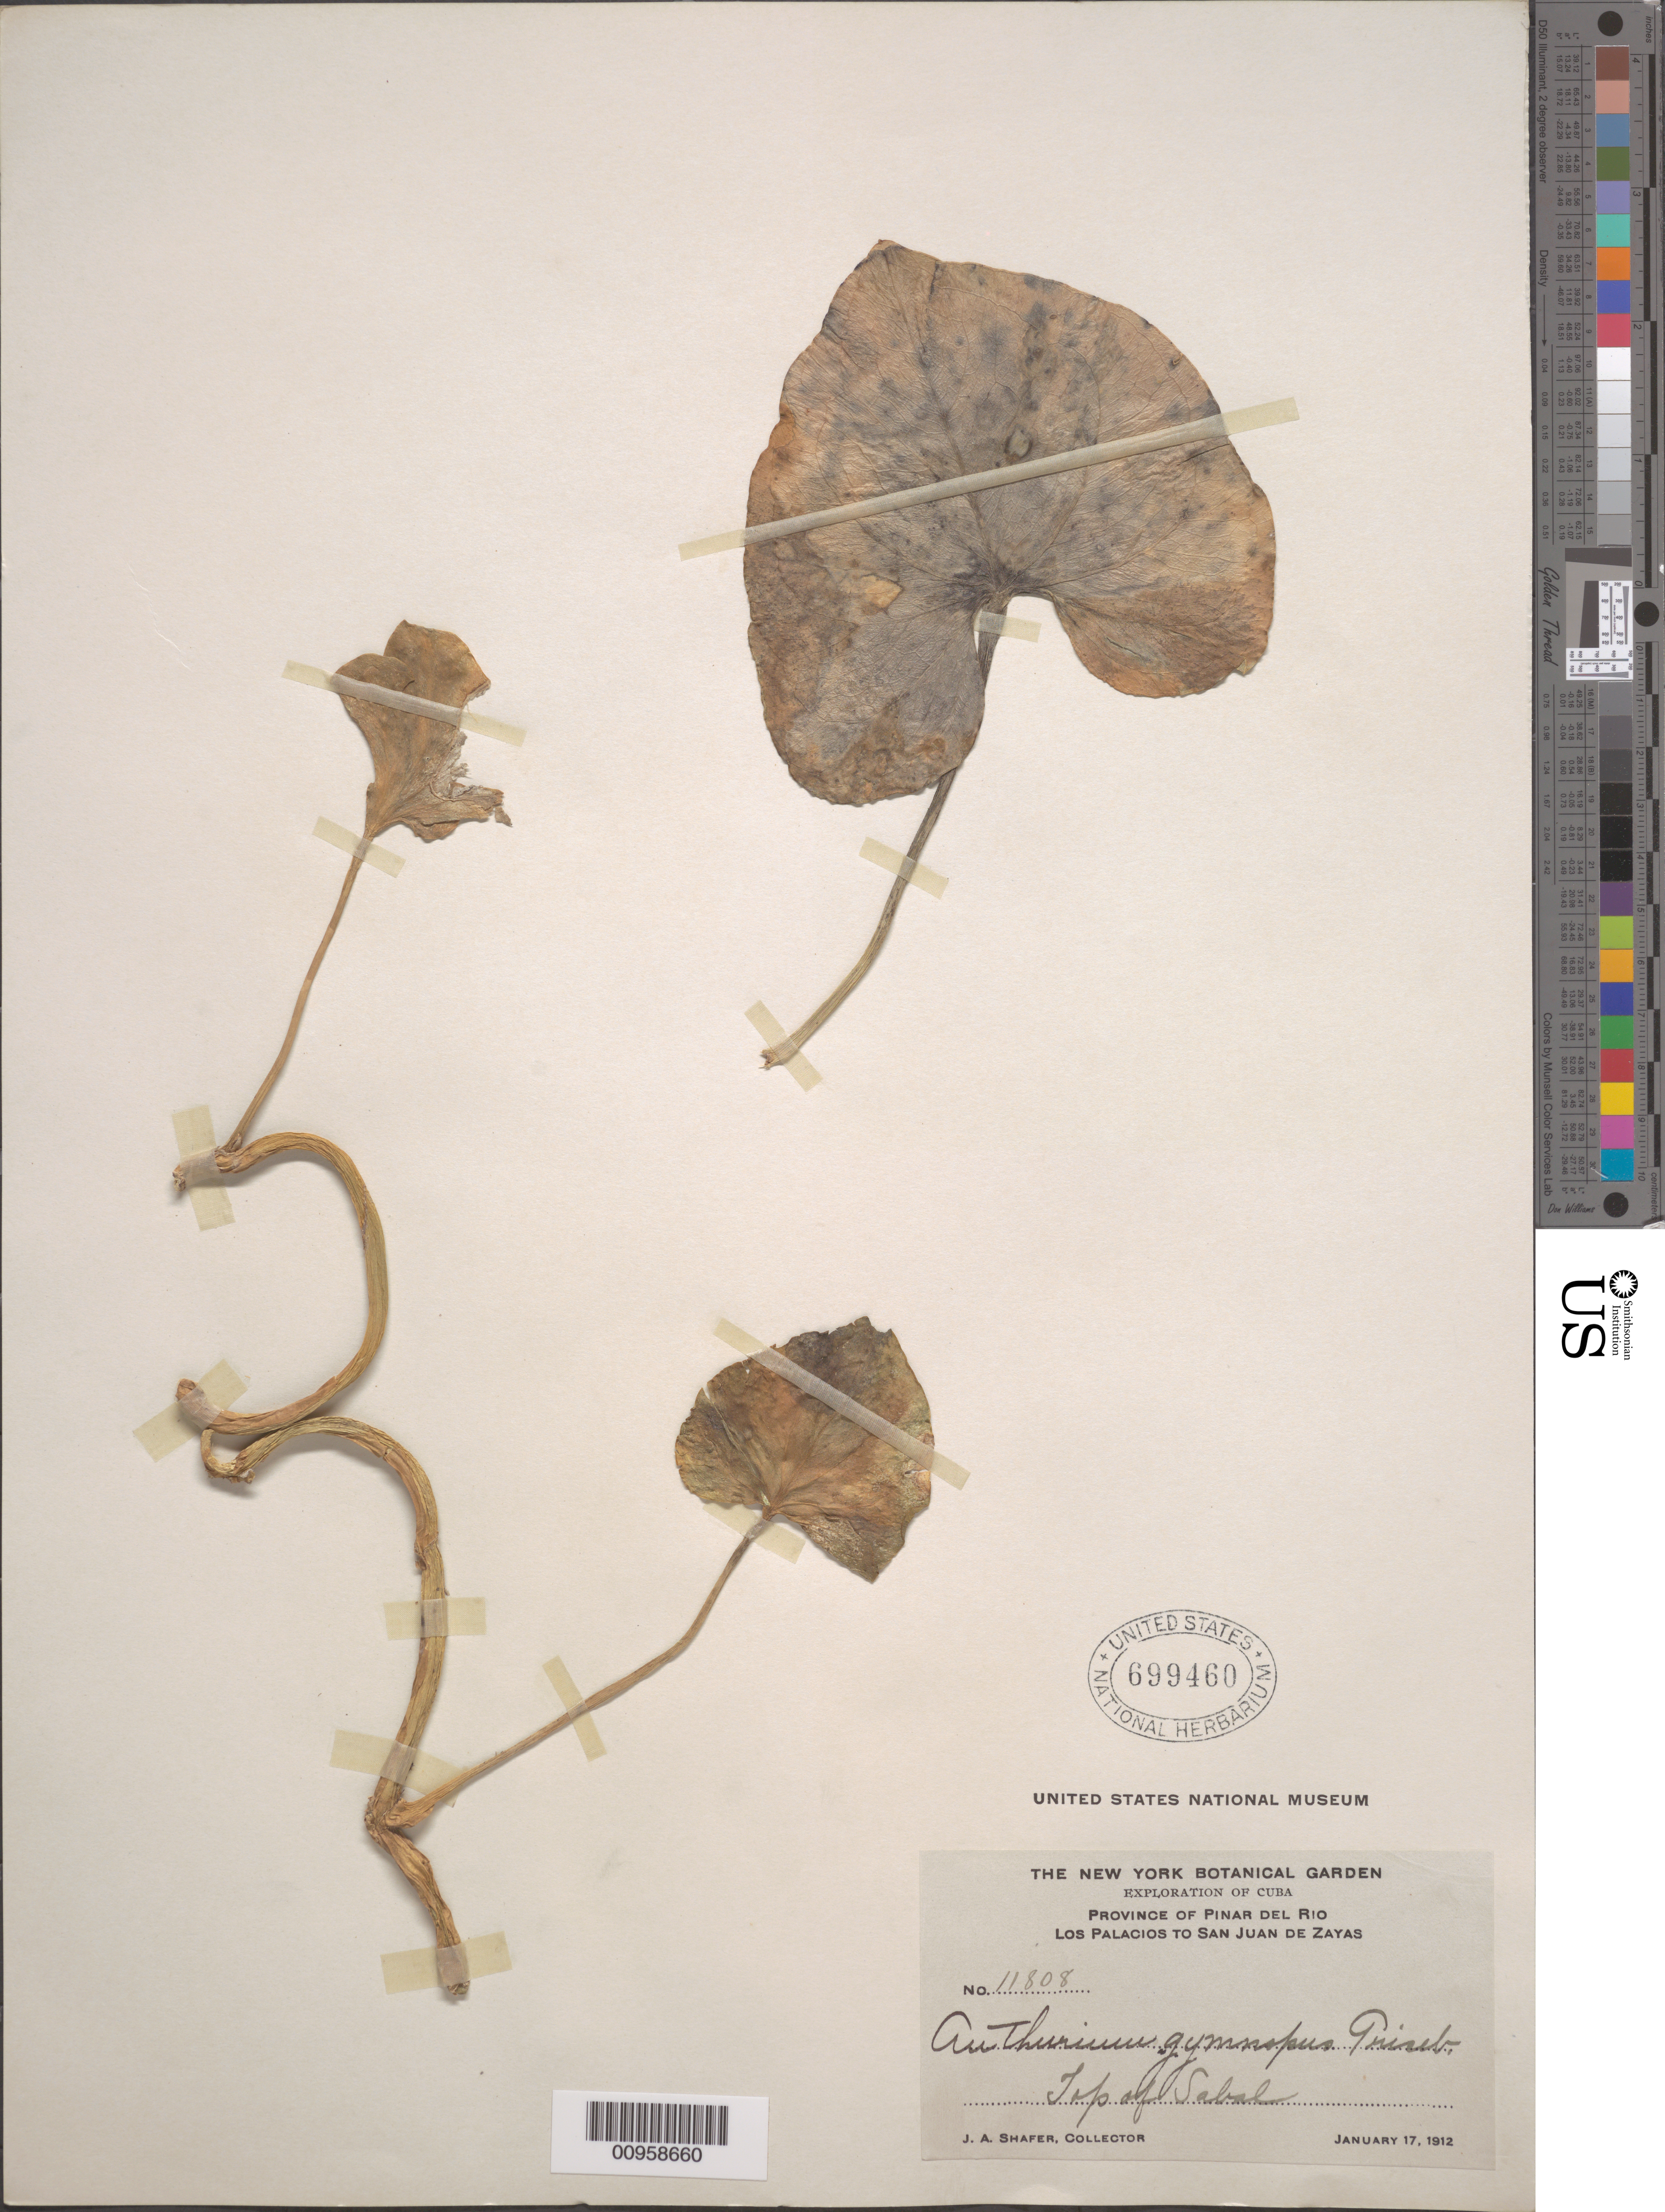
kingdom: Plantae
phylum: Tracheophyta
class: Liliopsida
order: Alismatales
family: Araceae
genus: Anthurium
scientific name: Anthurium gymnopus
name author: Griseb.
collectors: J. A. Shafer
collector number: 11808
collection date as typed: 17 Jan 1912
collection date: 1912-01-17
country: Cuba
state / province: Pinar del Rio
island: Cuba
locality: Los Palacios to San Juan de Zayas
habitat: Top of Sabal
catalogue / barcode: US 699460